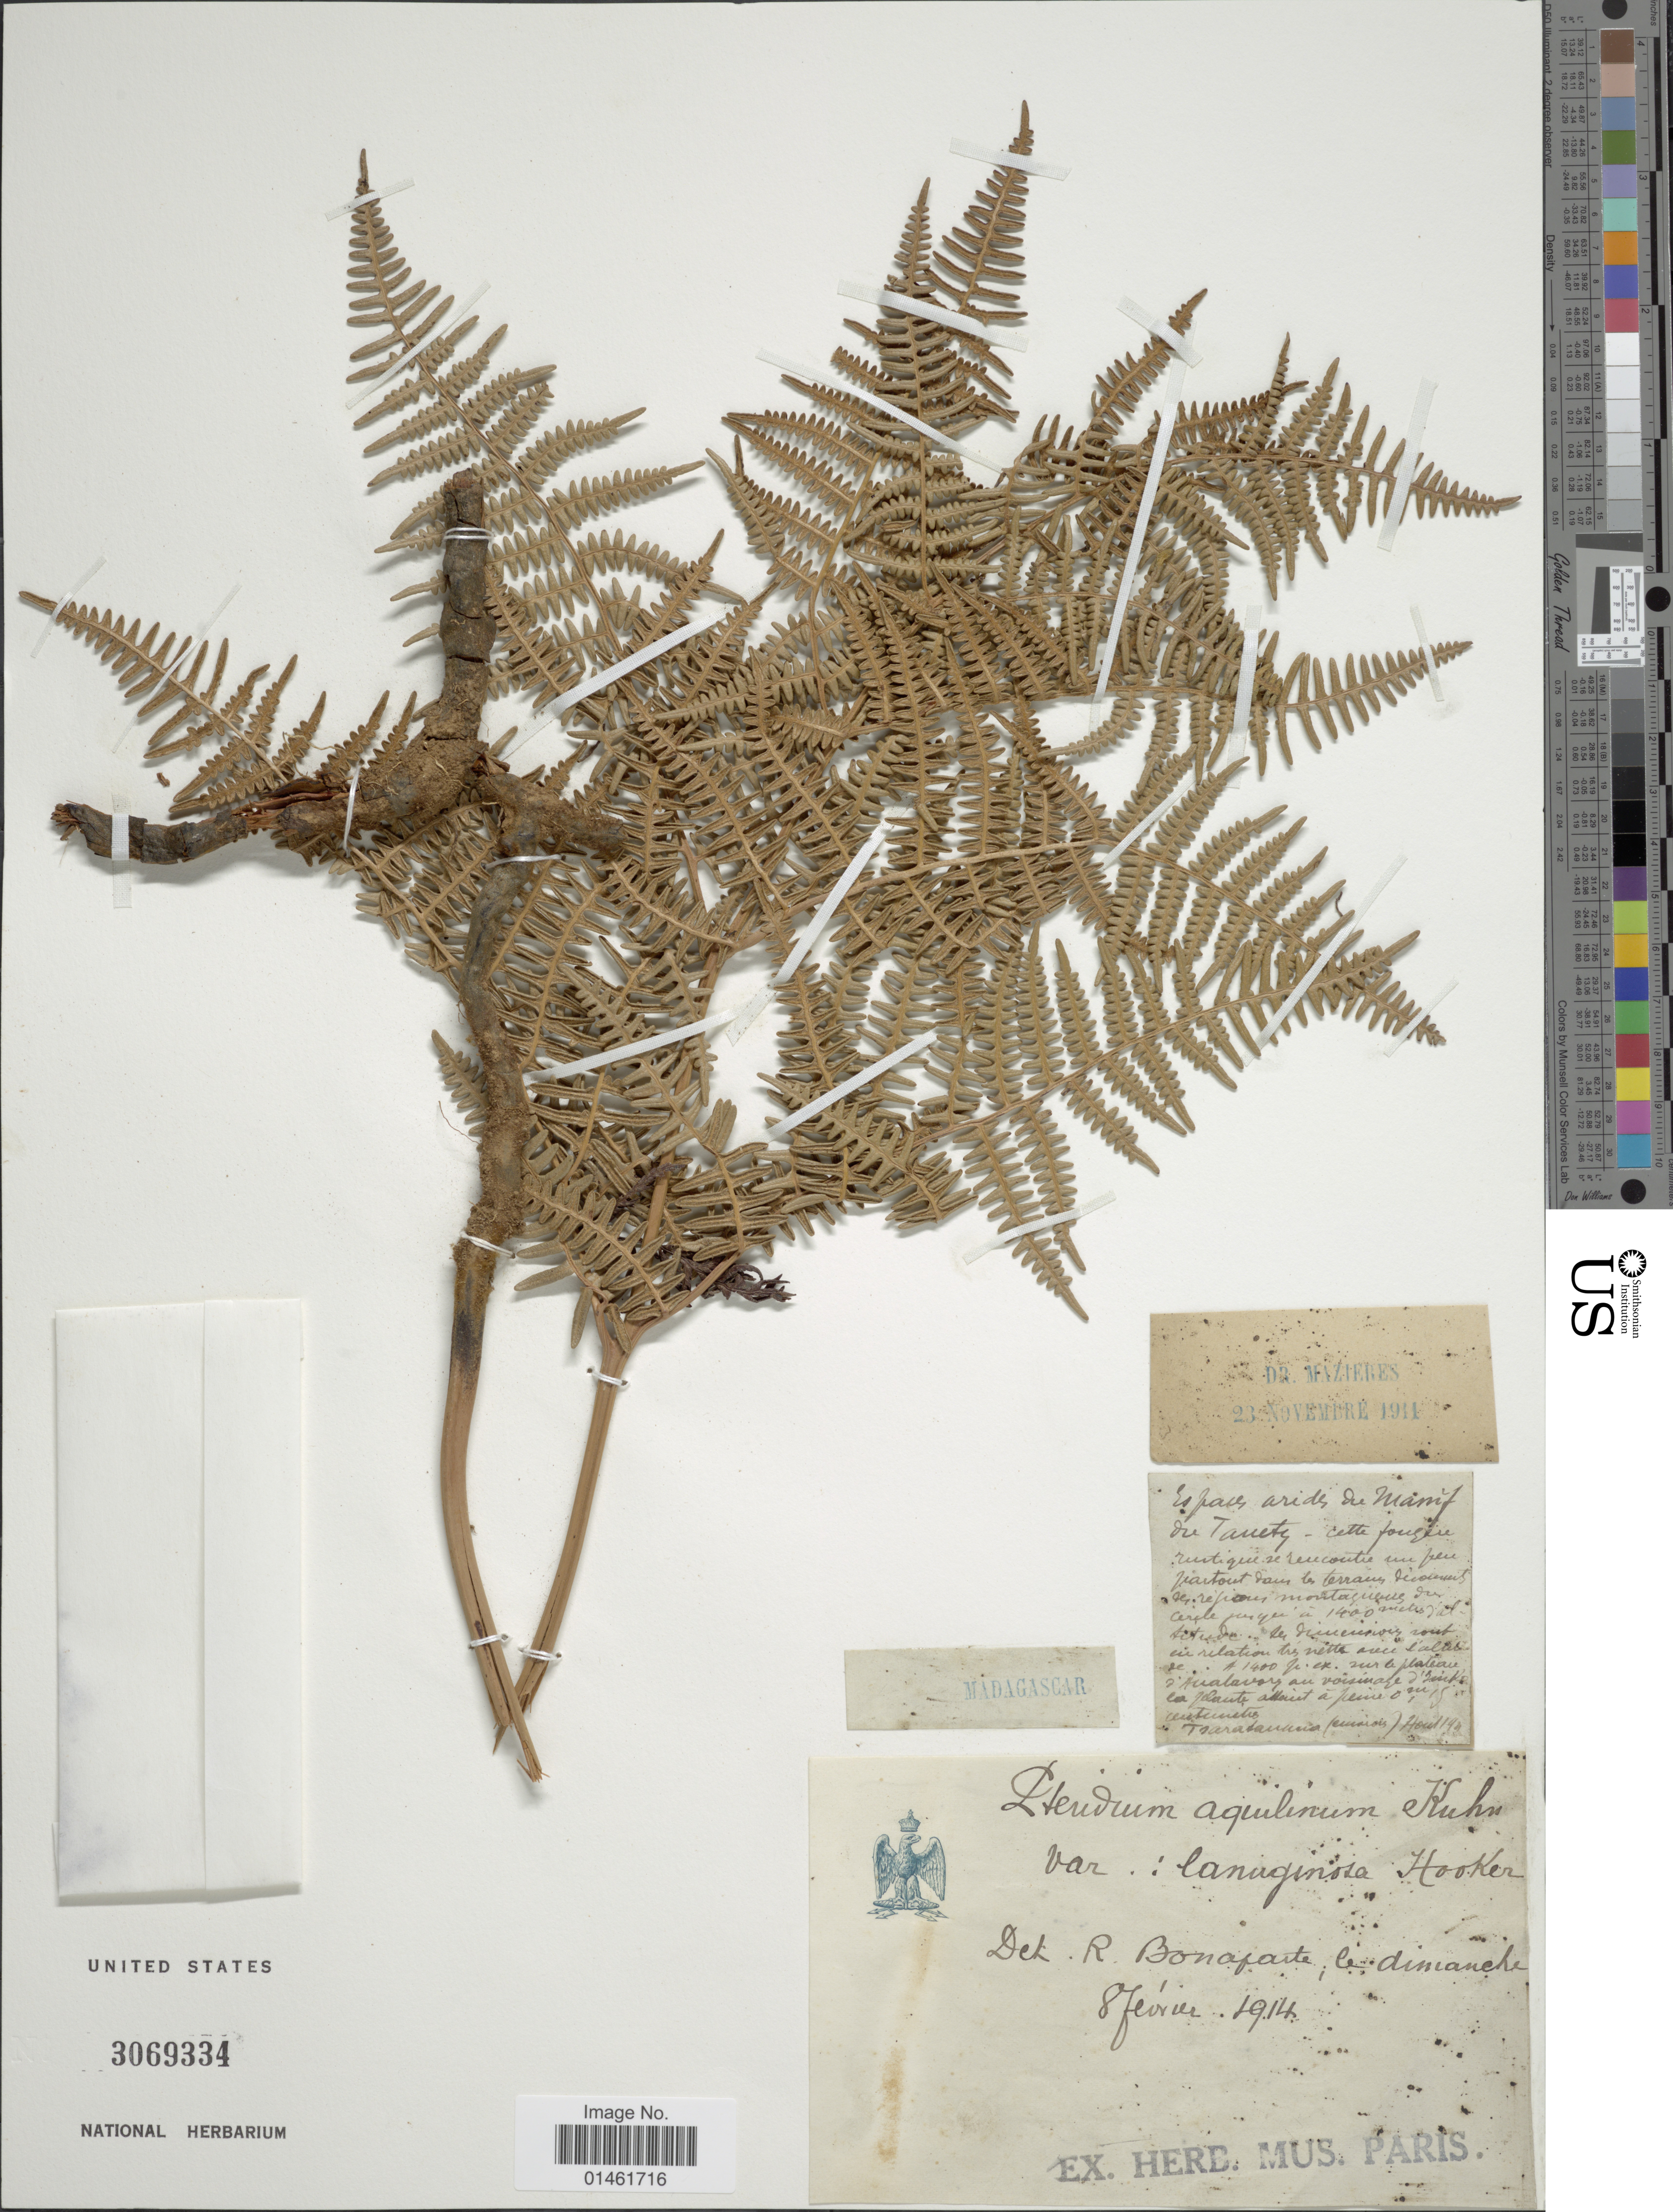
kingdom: Plantae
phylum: Tracheophyta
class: Polypodiopsida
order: Polypodiales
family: Dennstaedtiaceae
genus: Pteridium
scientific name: Pteridium aquilinum var. typicum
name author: R.M. Tryon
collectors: Mazieres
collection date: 1911-11-23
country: Madagascar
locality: Madagascar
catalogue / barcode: US 3069334